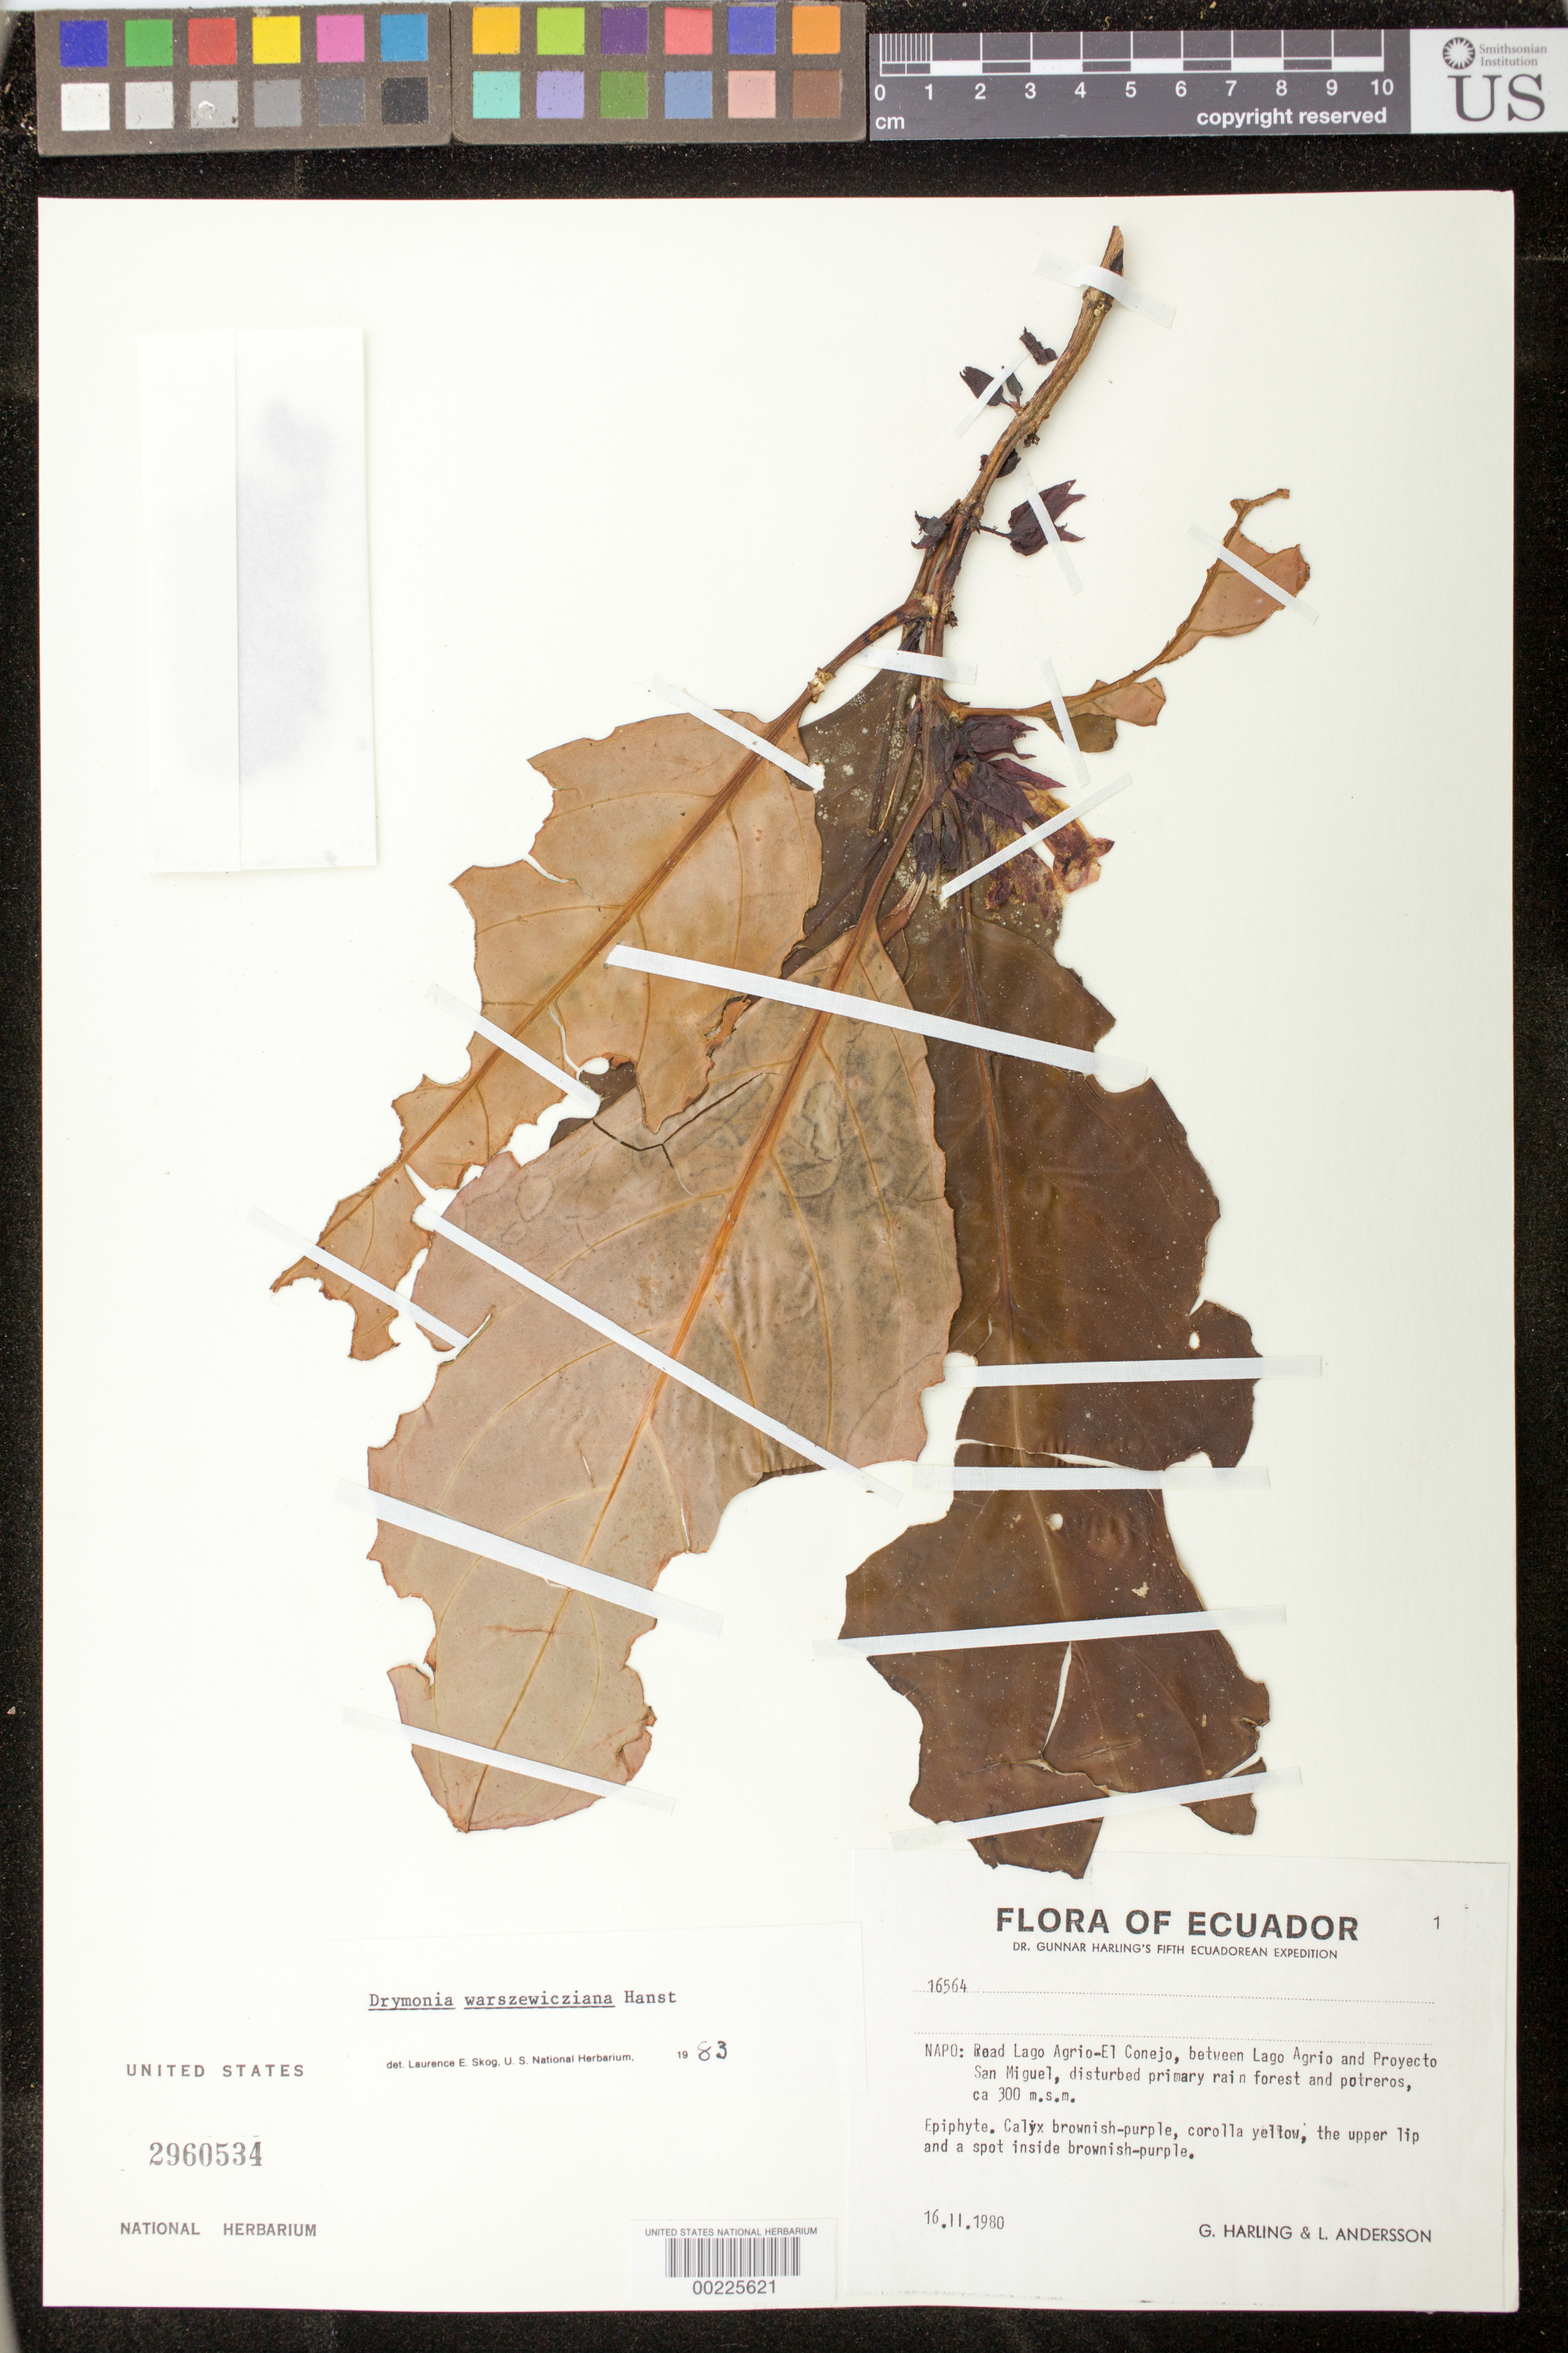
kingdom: Plantae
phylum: Tracheophyta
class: Magnoliopsida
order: Lamiales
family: Gesneriaceae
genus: Drymonia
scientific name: Drymonia warszewicziana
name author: Hanst.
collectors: G. Harling & L. Andersson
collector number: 16564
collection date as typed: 16 Feb 1980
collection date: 1980-02-16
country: Ecuador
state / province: Sucumbíos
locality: ("Napo.") Road Lago Agrio - El Conejo, between Lago Agrio and Proyecto San Miguel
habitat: Disturbed primary rain forest and potreros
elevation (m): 300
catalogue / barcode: US 2960534